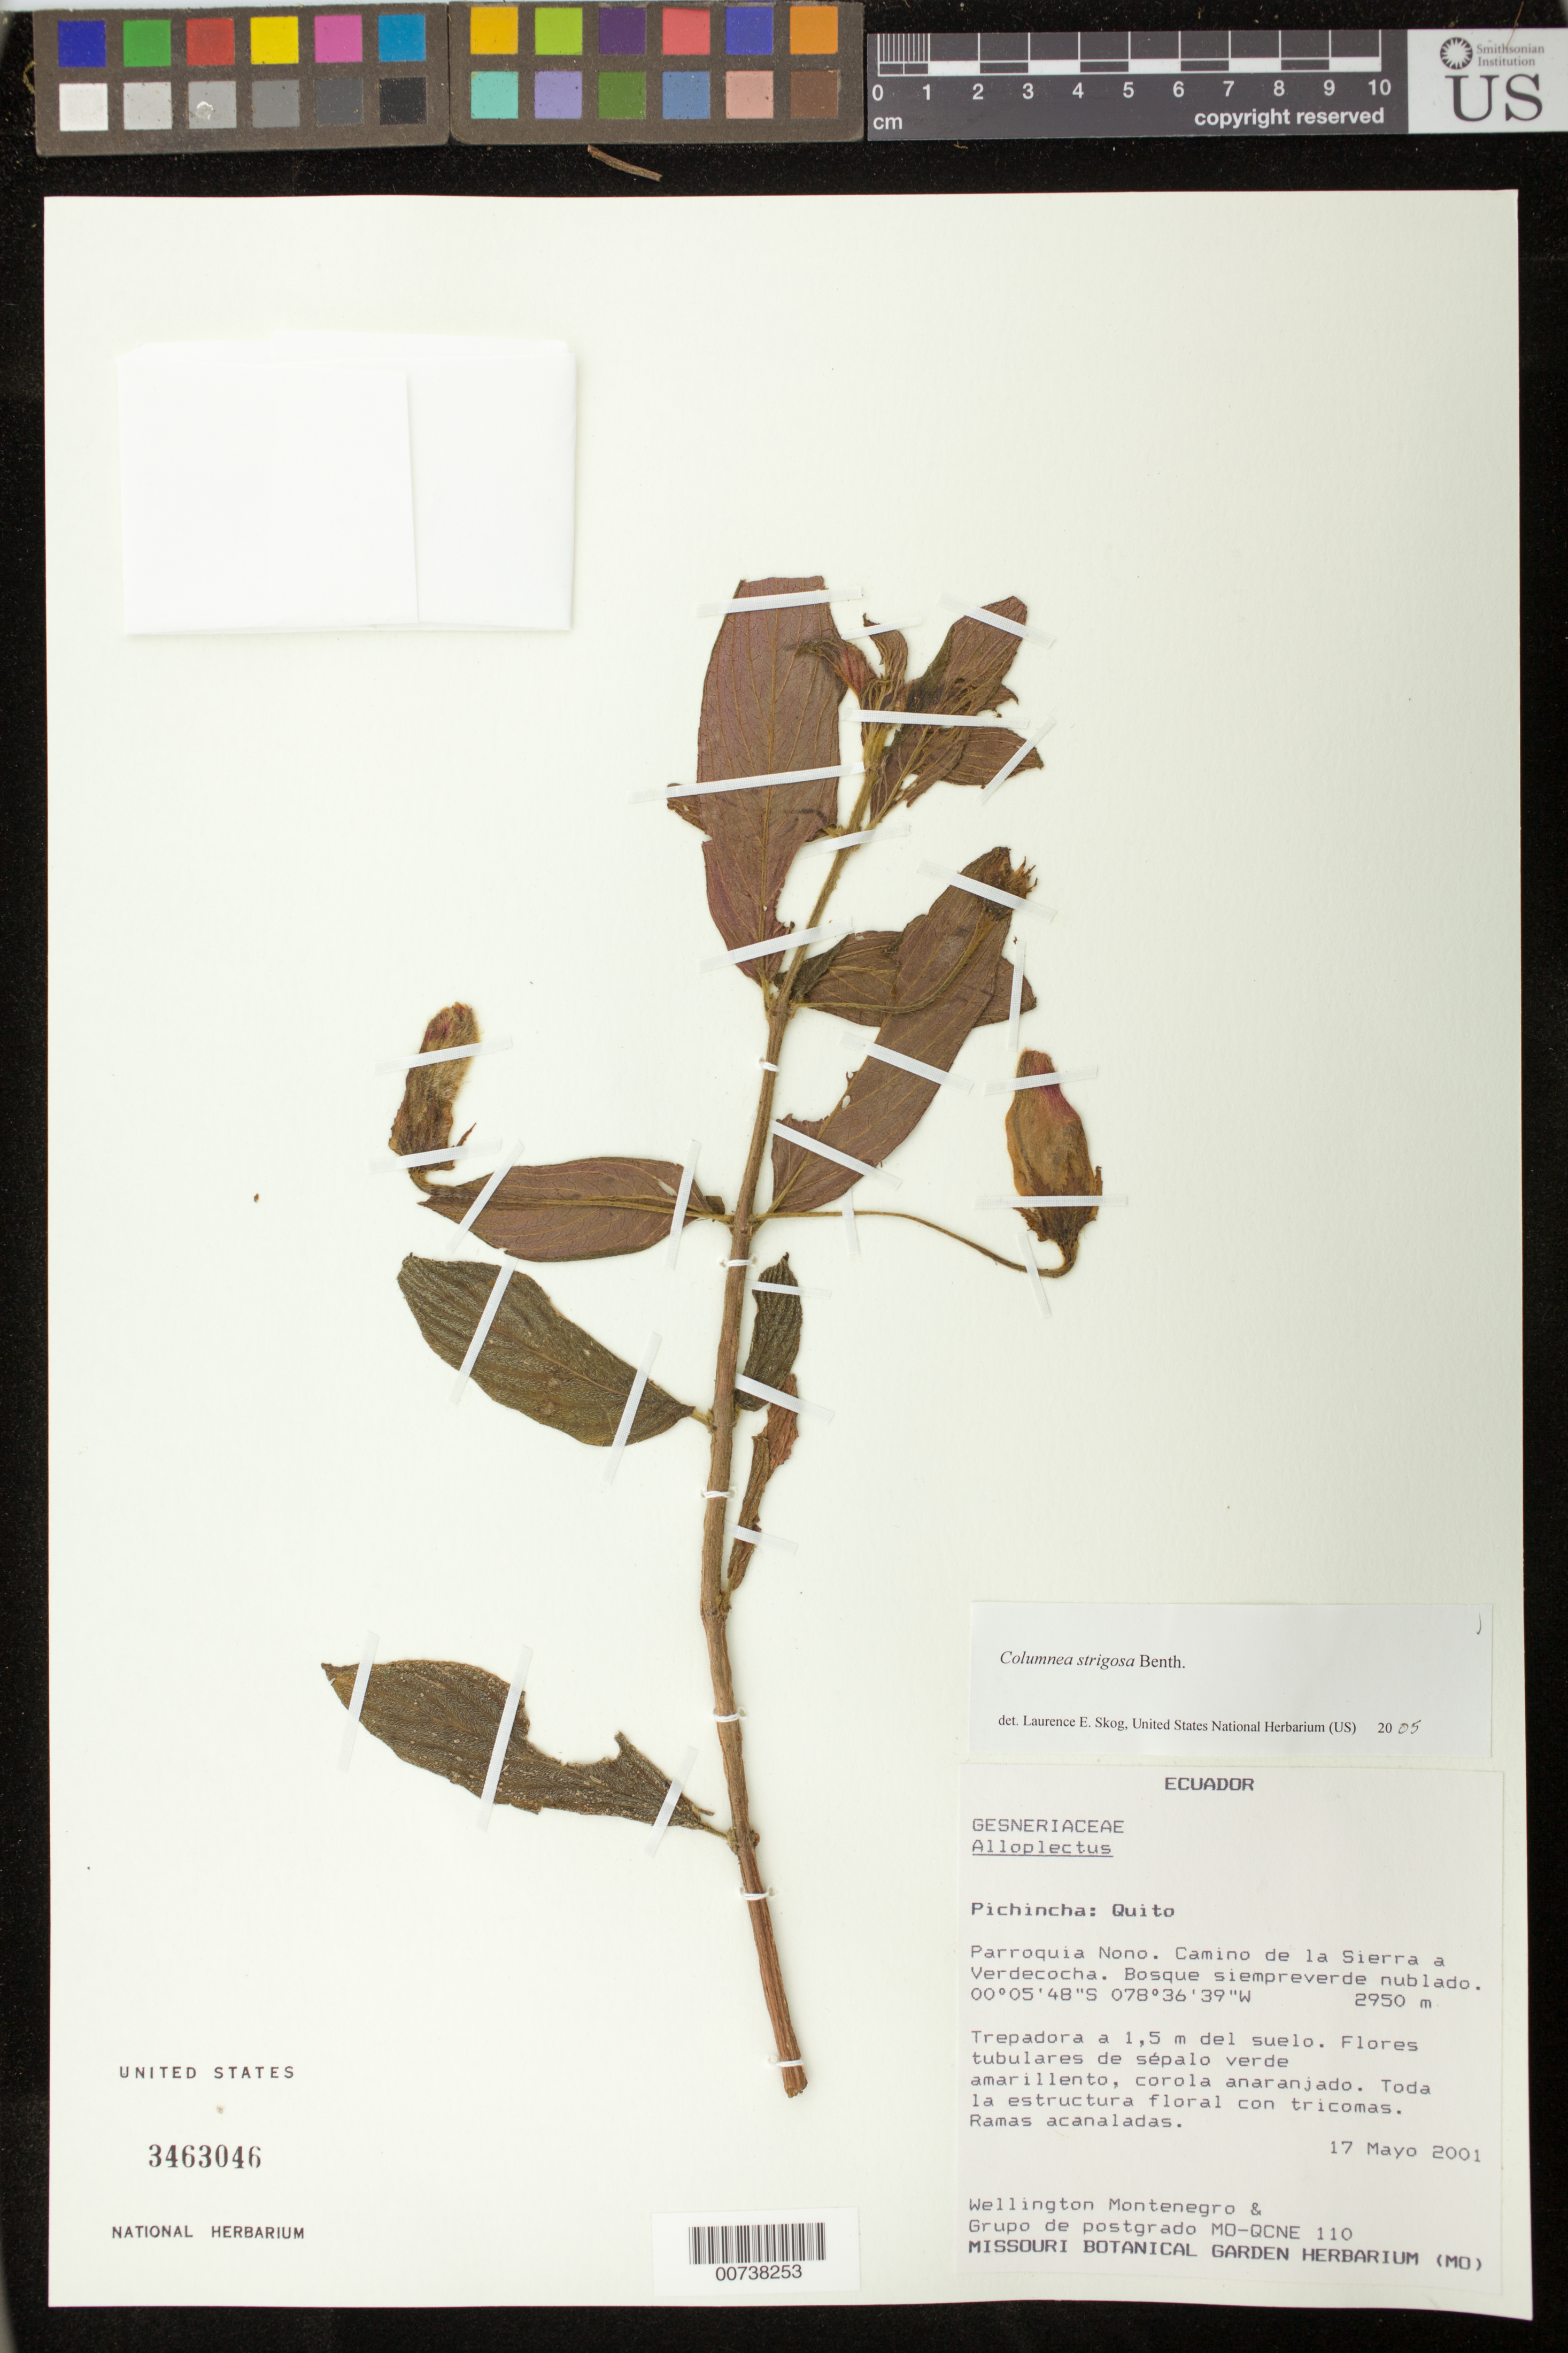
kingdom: Plantae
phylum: Tracheophyta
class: Magnoliopsida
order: Lamiales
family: Gesneriaceae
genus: Columnea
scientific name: Columnea strigosa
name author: Benth.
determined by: Skog, Laurence E.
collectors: W. Montenegro & Grupo Post-Grado MO-QCNE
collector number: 110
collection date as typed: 17 May 2001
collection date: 2001-05-17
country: Ecuador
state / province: Pichincha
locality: Quito. Parroquia Nono. Camino de la Sierra a Verdecocha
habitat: Bosque siempreverde nublado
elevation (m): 2950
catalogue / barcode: US 3463046